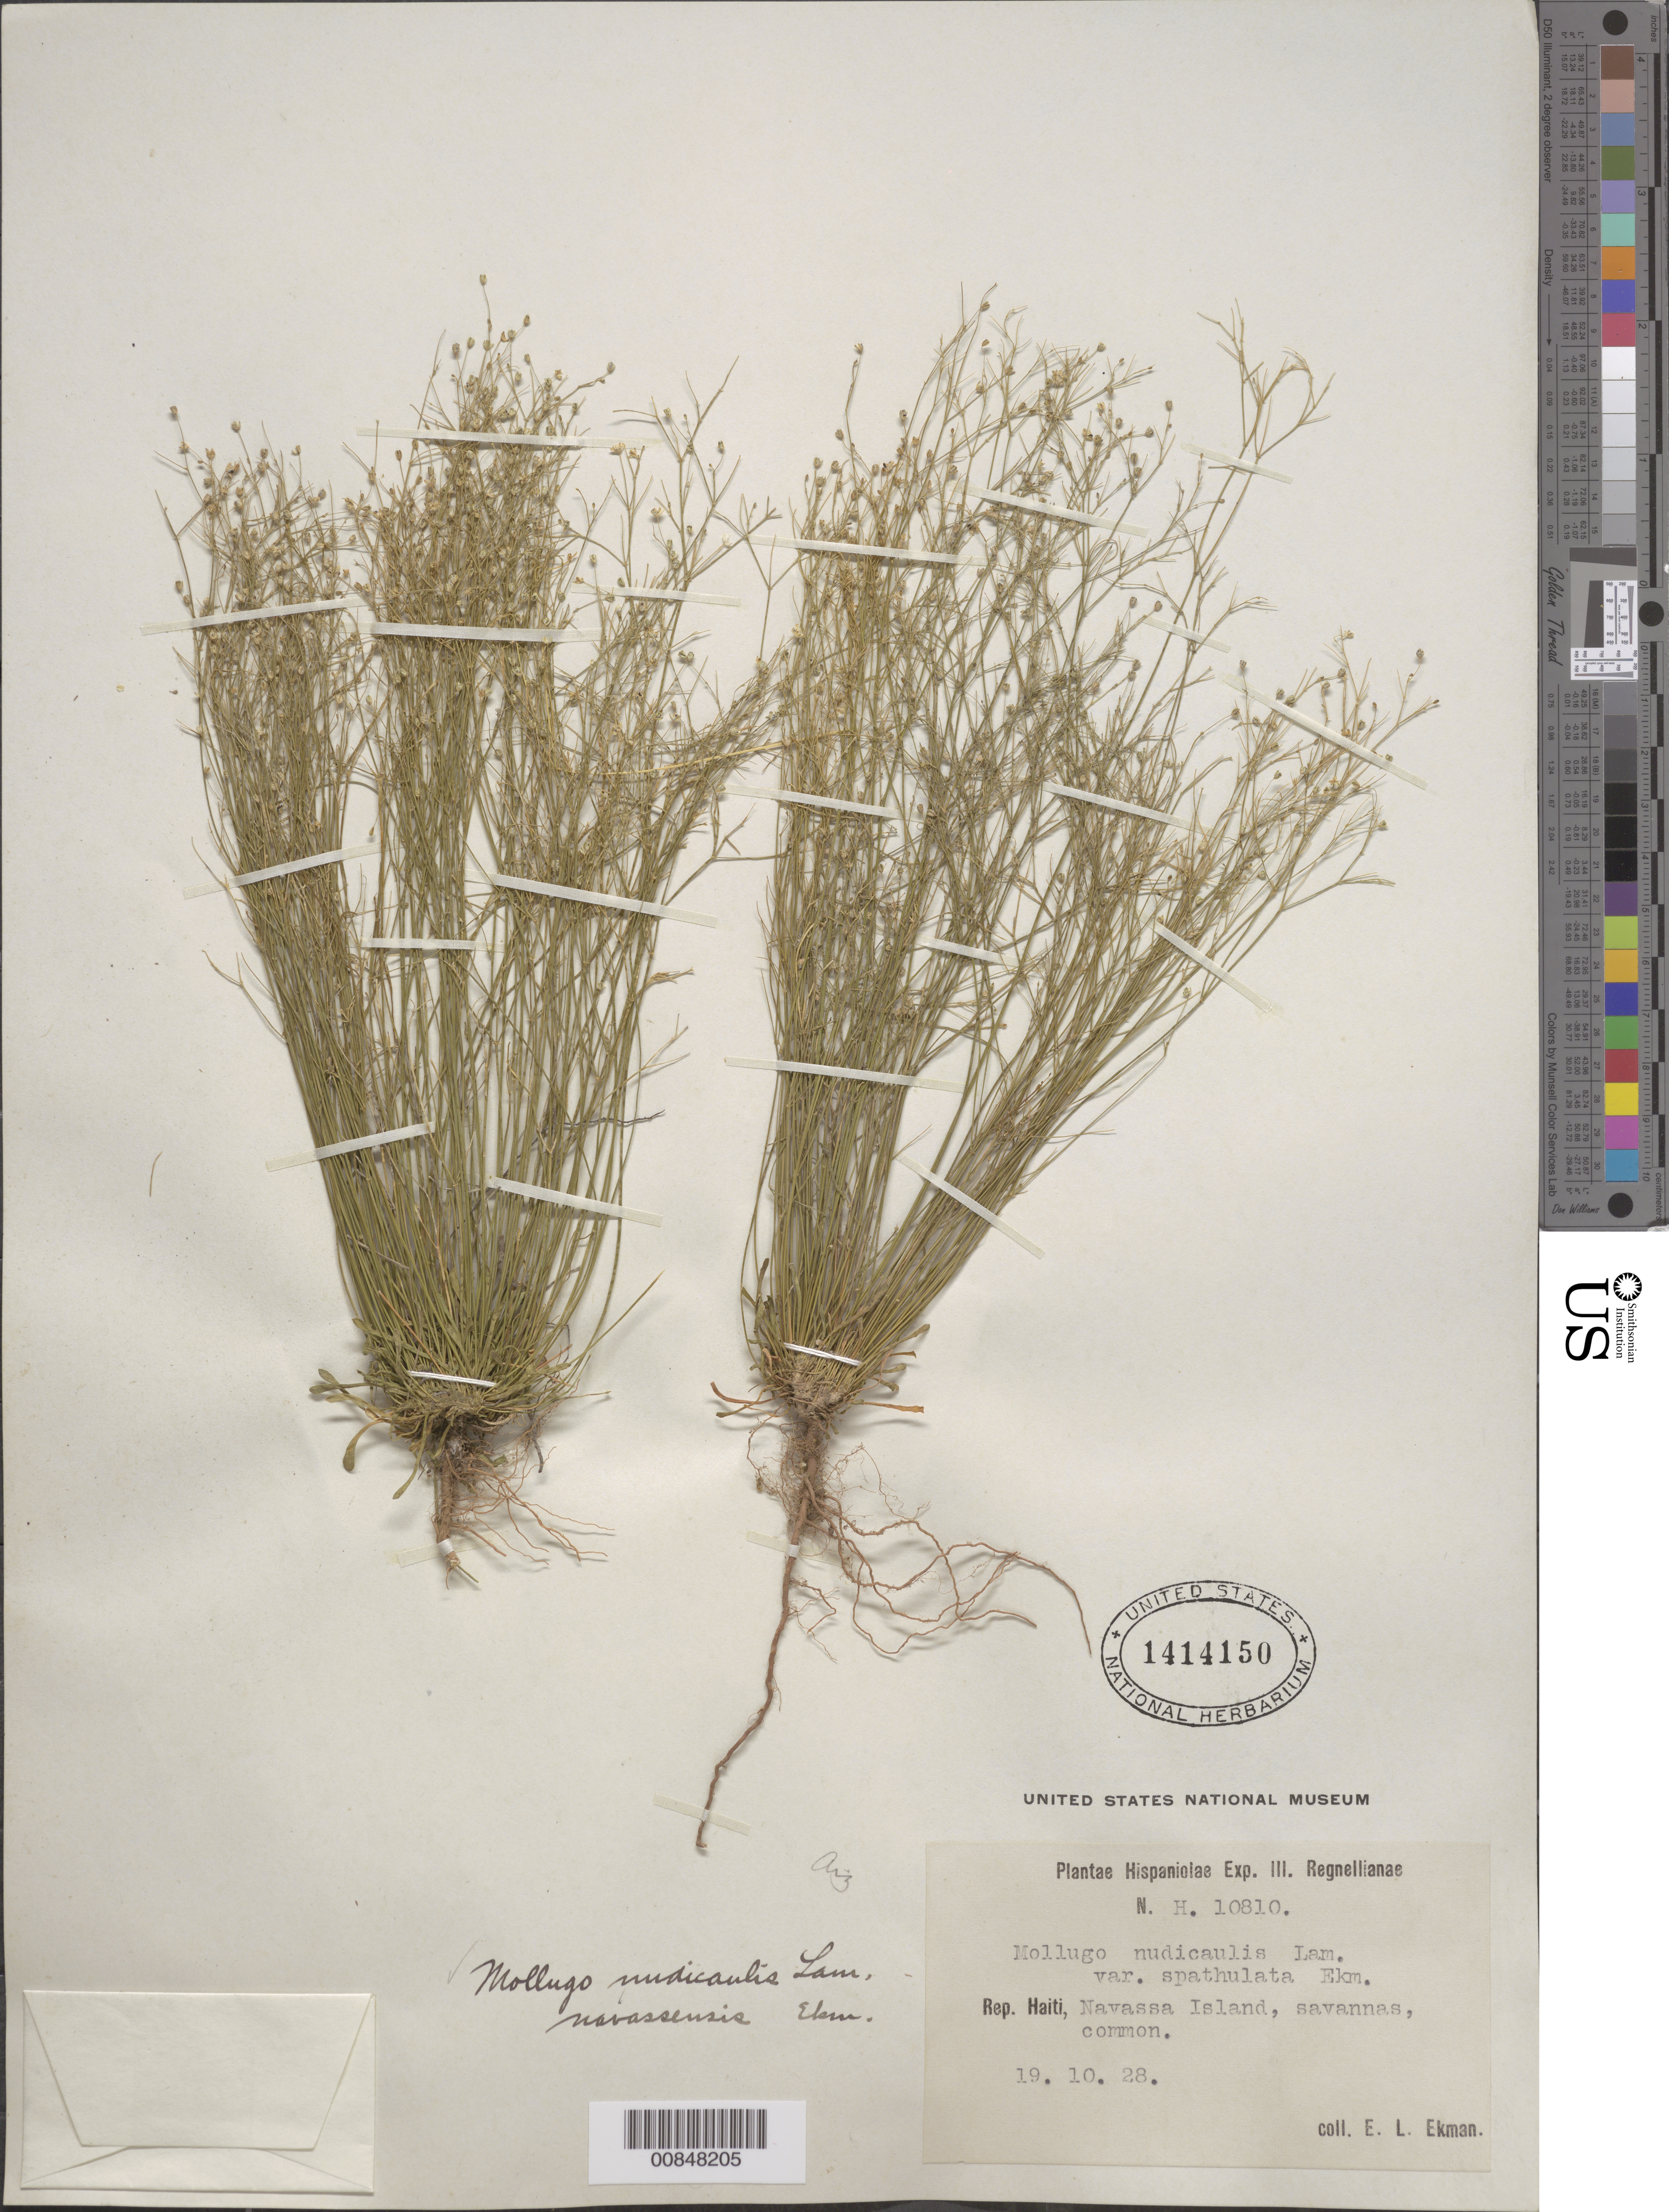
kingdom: Plantae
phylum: Tracheophyta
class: Magnoliopsida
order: Caryophyllales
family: Molluginaceae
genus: Paramollugo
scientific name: Paramollugo spathulata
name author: (Sw.) Sukhor.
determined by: Strong, Mark T., (BOT), Smithsonian Institution - National Museum of Natural History (UNITED STATES)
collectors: E. L. Ekman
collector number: H 10810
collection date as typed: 19 Oct 1928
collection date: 1928-10-19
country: Navassa Island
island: Hispaniola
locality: Navassa Island.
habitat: Savannas.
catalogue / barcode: US 1414150